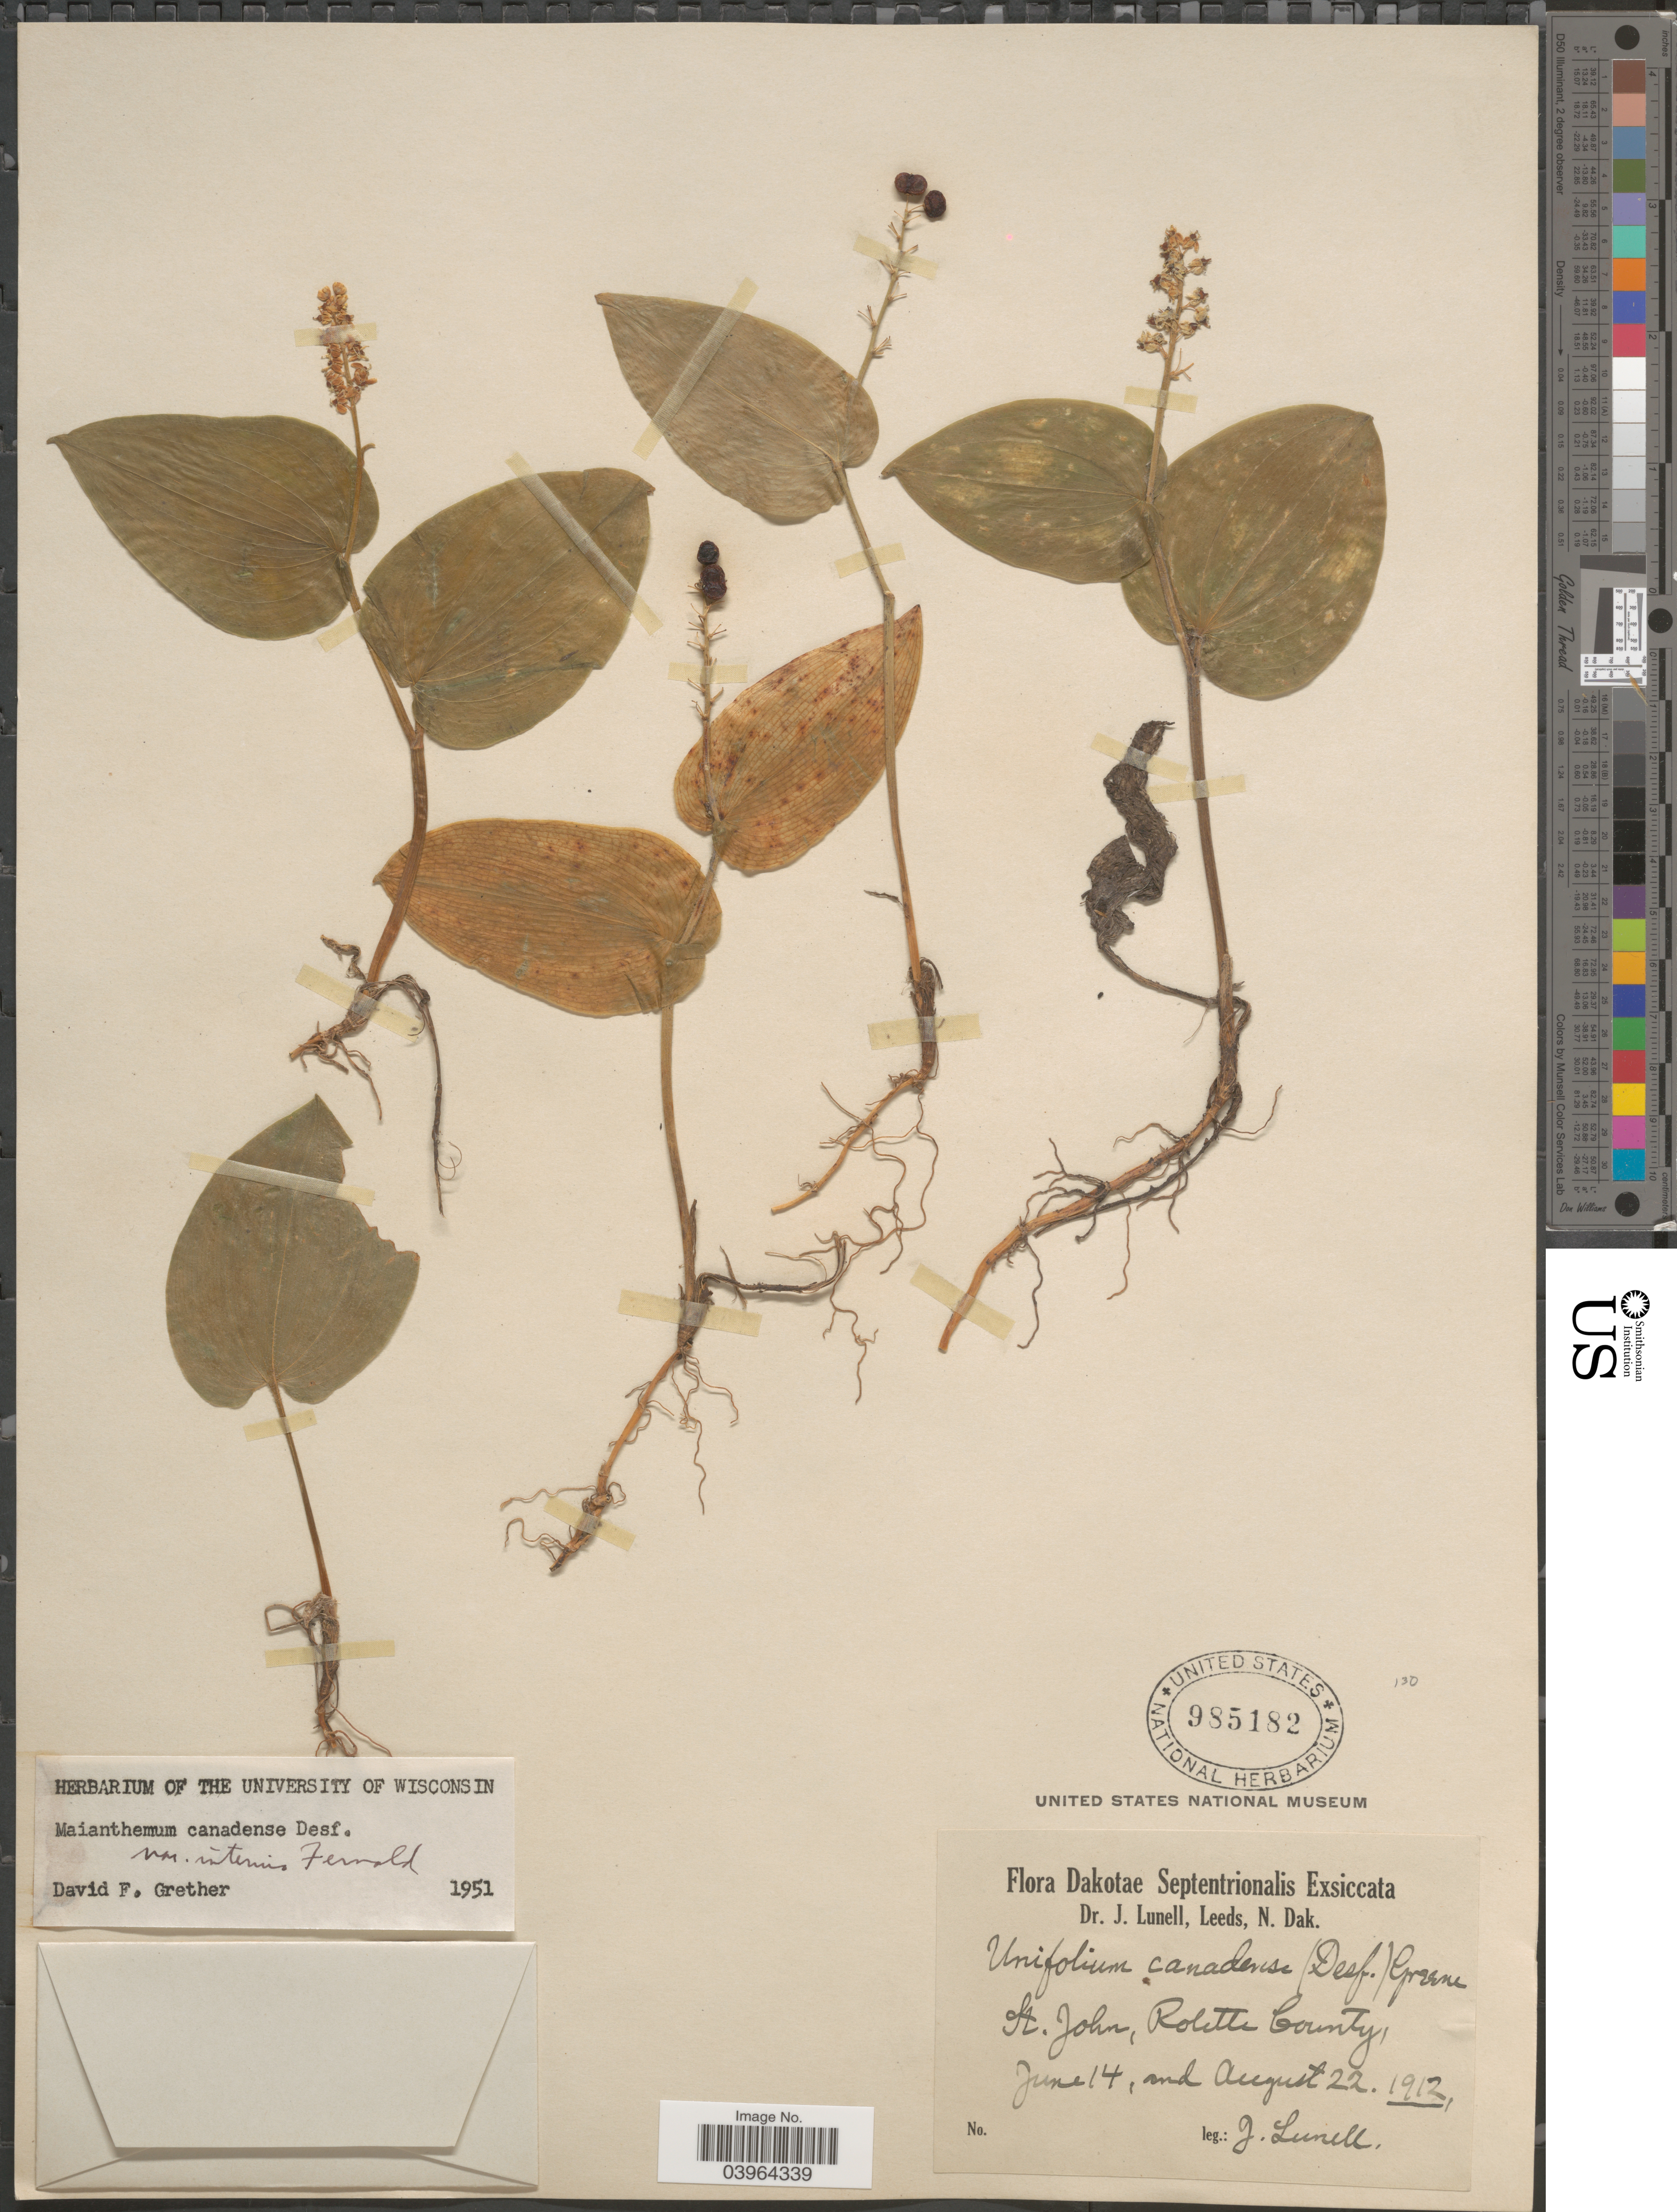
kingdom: Plantae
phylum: Tracheophyta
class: Liliopsida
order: Asparagales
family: Asparagaceae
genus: Maianthemum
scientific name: Maianthemum canadense var. interius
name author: Fernald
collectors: J. Lunell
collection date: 1912-06-14/1912-08-22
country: United States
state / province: North Dakota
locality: St. John, Rolette County.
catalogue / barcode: US 985182